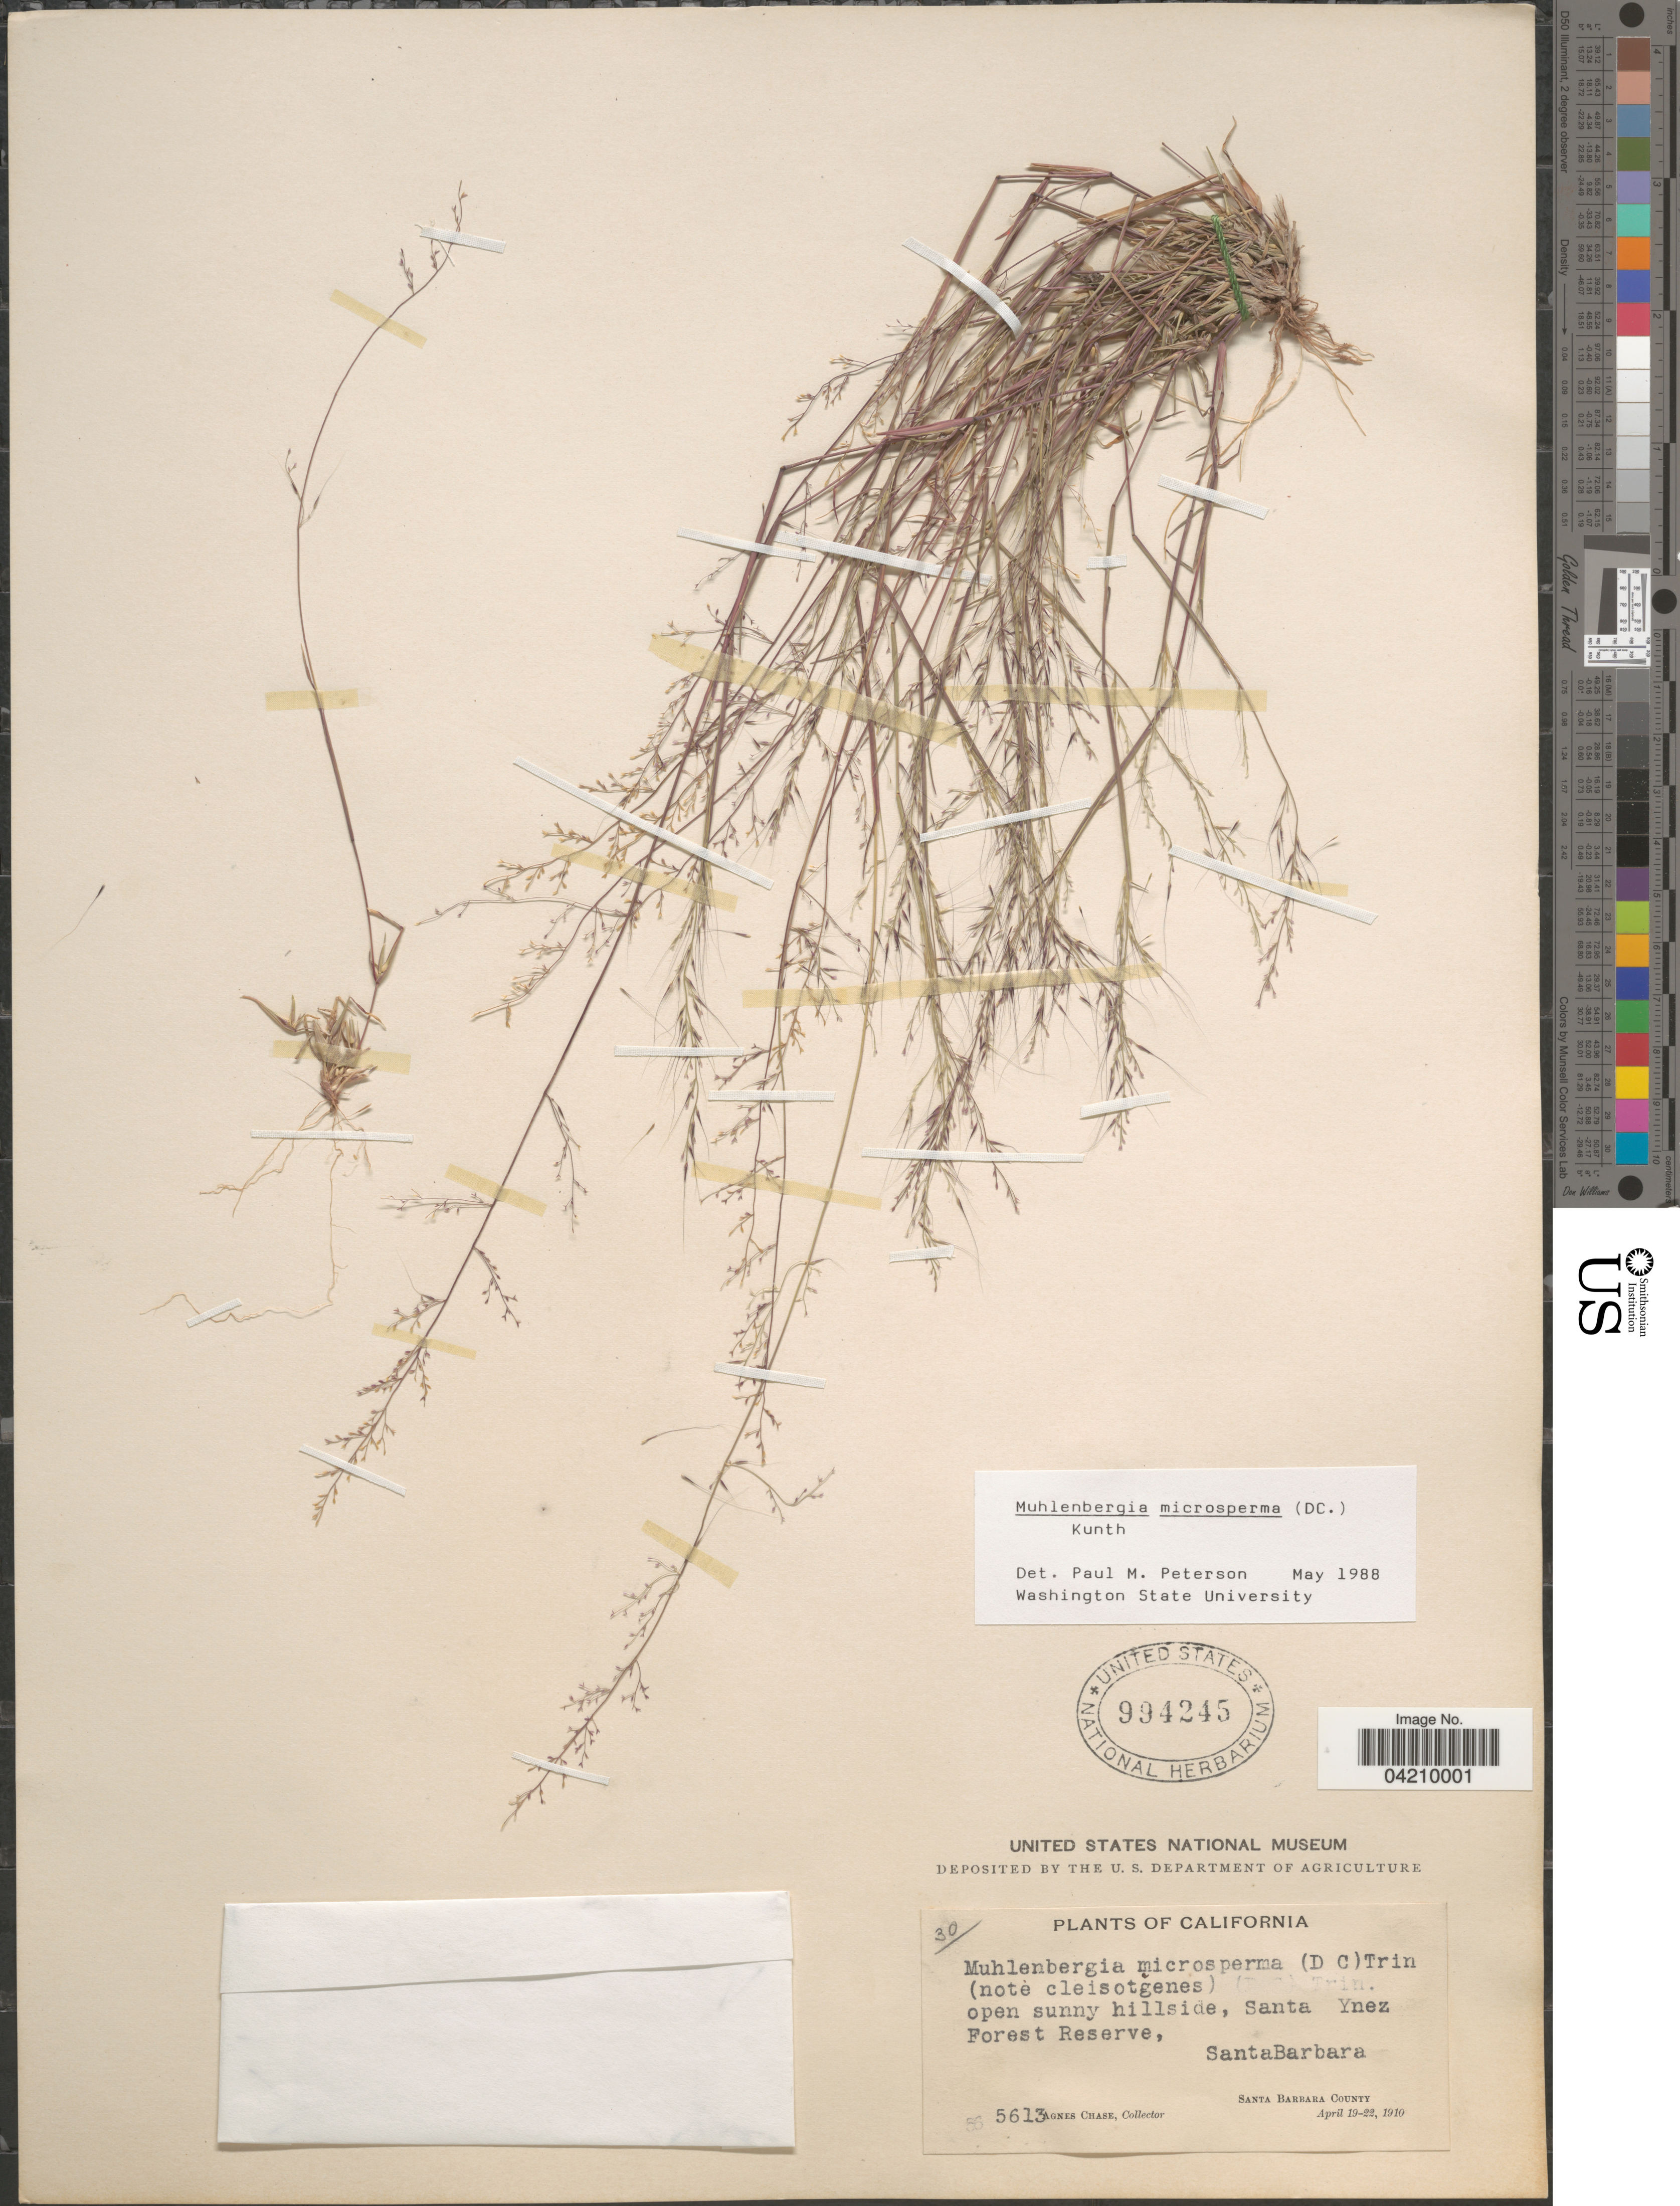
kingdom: Plantae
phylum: Tracheophyta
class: Liliopsida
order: Poales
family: Poaceae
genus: Muhlenbergia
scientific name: Muhlenbergia microsperma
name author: (DC.) Kunth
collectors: A. Chase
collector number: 5613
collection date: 1910-04-19/1910-04-22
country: United States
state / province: California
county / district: Santa Barbara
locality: Open sunny hillside, Santa Ynez Forest Reserve, Santa Barbara. Santa Barbara County.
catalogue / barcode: US 994245